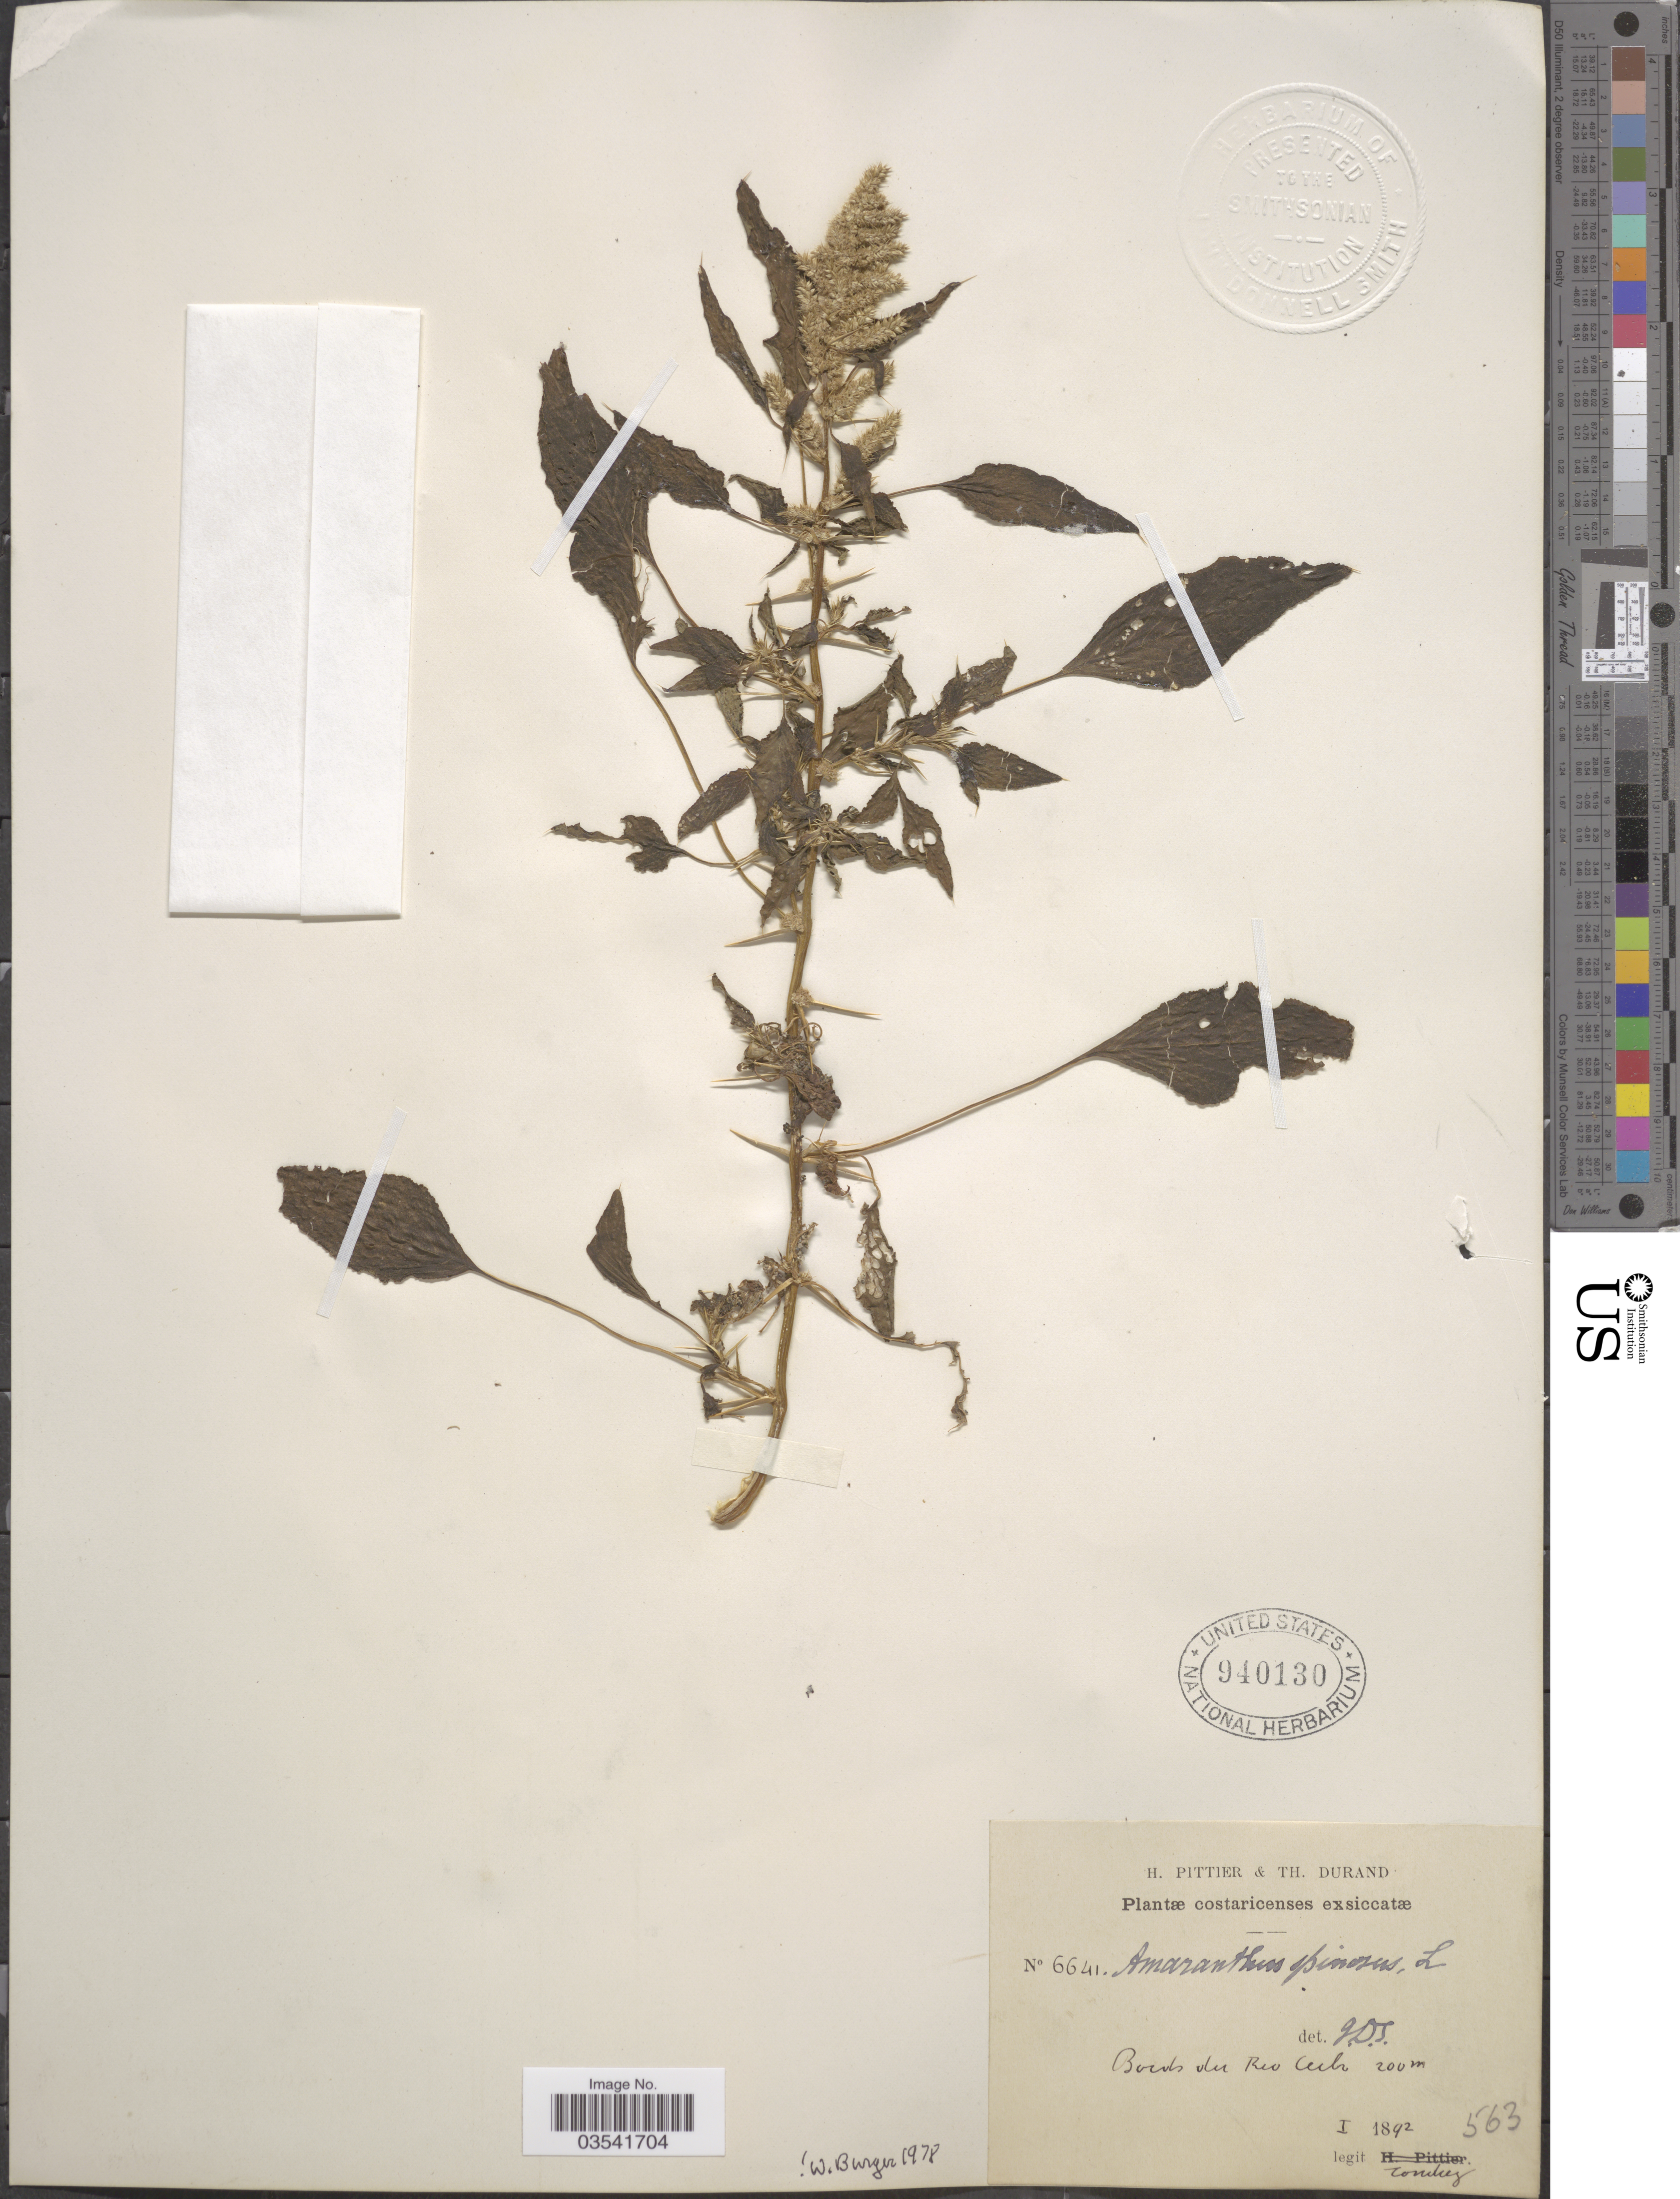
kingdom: Plantae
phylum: Tracheophyta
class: Magnoliopsida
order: Caryophyllales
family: Amaranthaceae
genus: Amaranthus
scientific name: Amaranthus spinosus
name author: L.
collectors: Tonduz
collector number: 6641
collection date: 1892-01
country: Costa Rica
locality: Bords du Rio Ceibo.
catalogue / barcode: US 940130